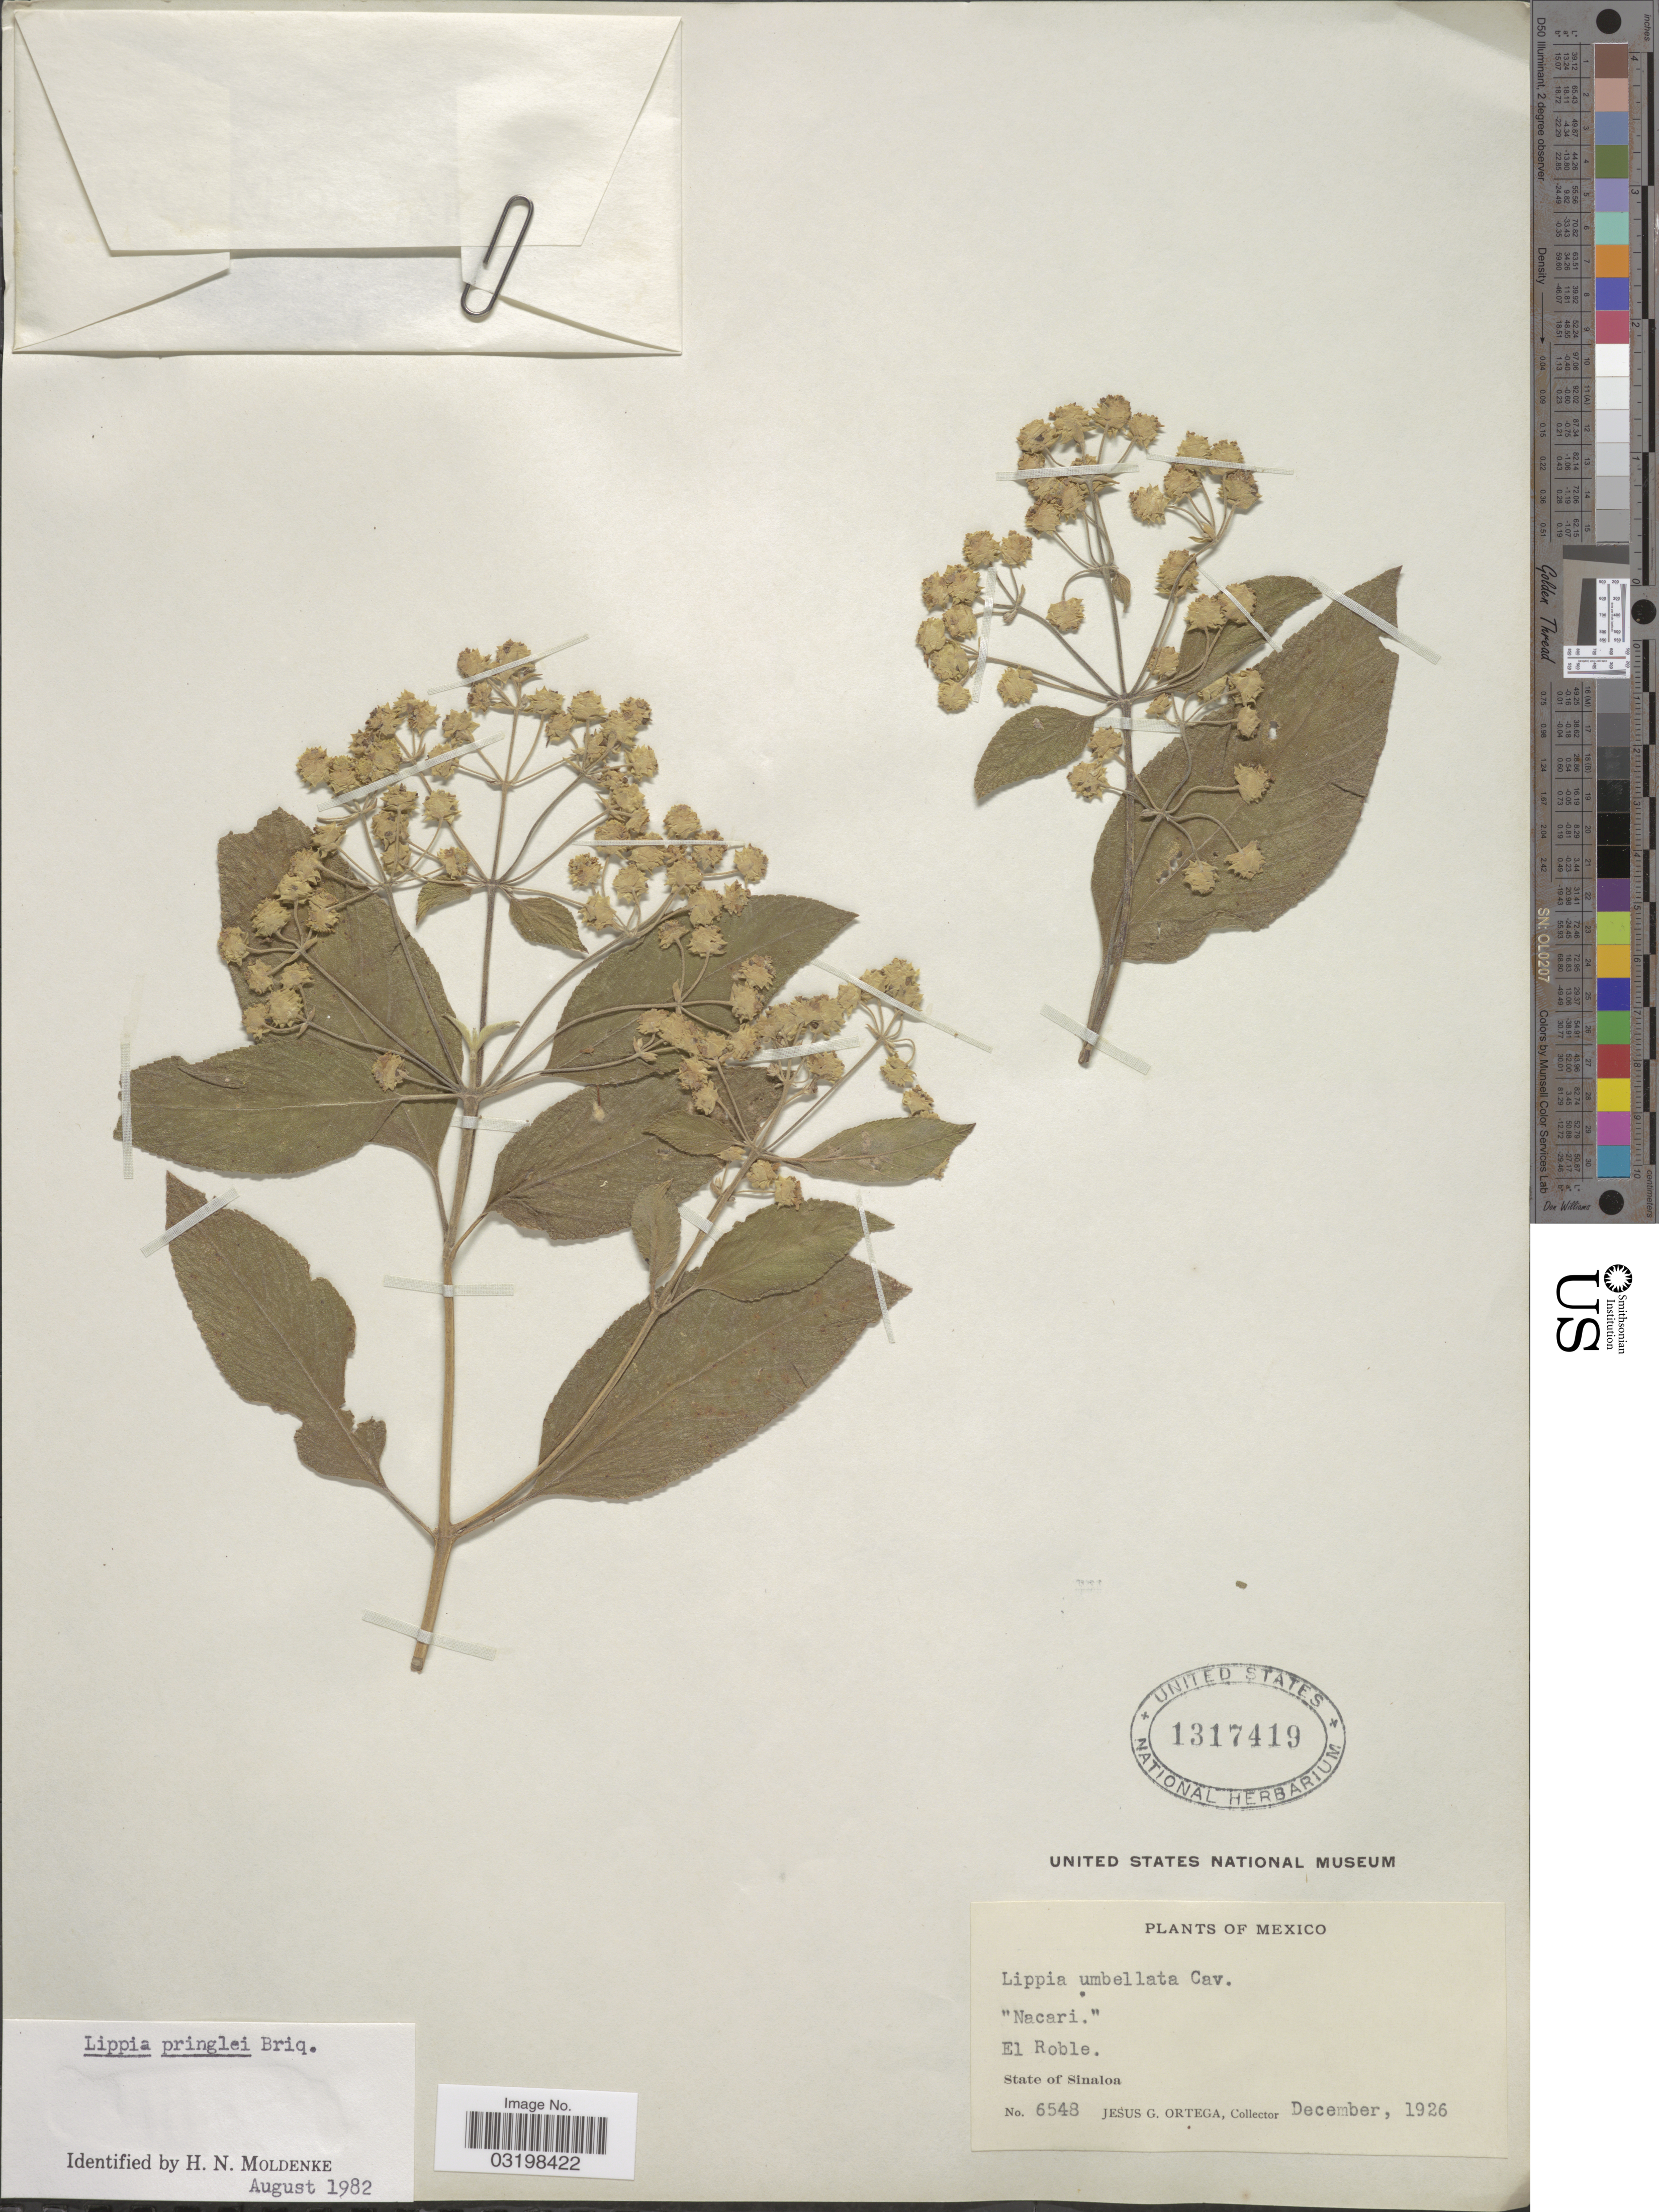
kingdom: Plantae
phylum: Tracheophyta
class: Magnoliopsida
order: Lamiales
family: Verbenaceae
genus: Lippia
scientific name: Lippia umbellata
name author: Cav.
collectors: J. Ortega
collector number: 6548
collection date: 1926-12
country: Mexico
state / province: Sinaloa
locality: El Roble.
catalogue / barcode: US 1317419